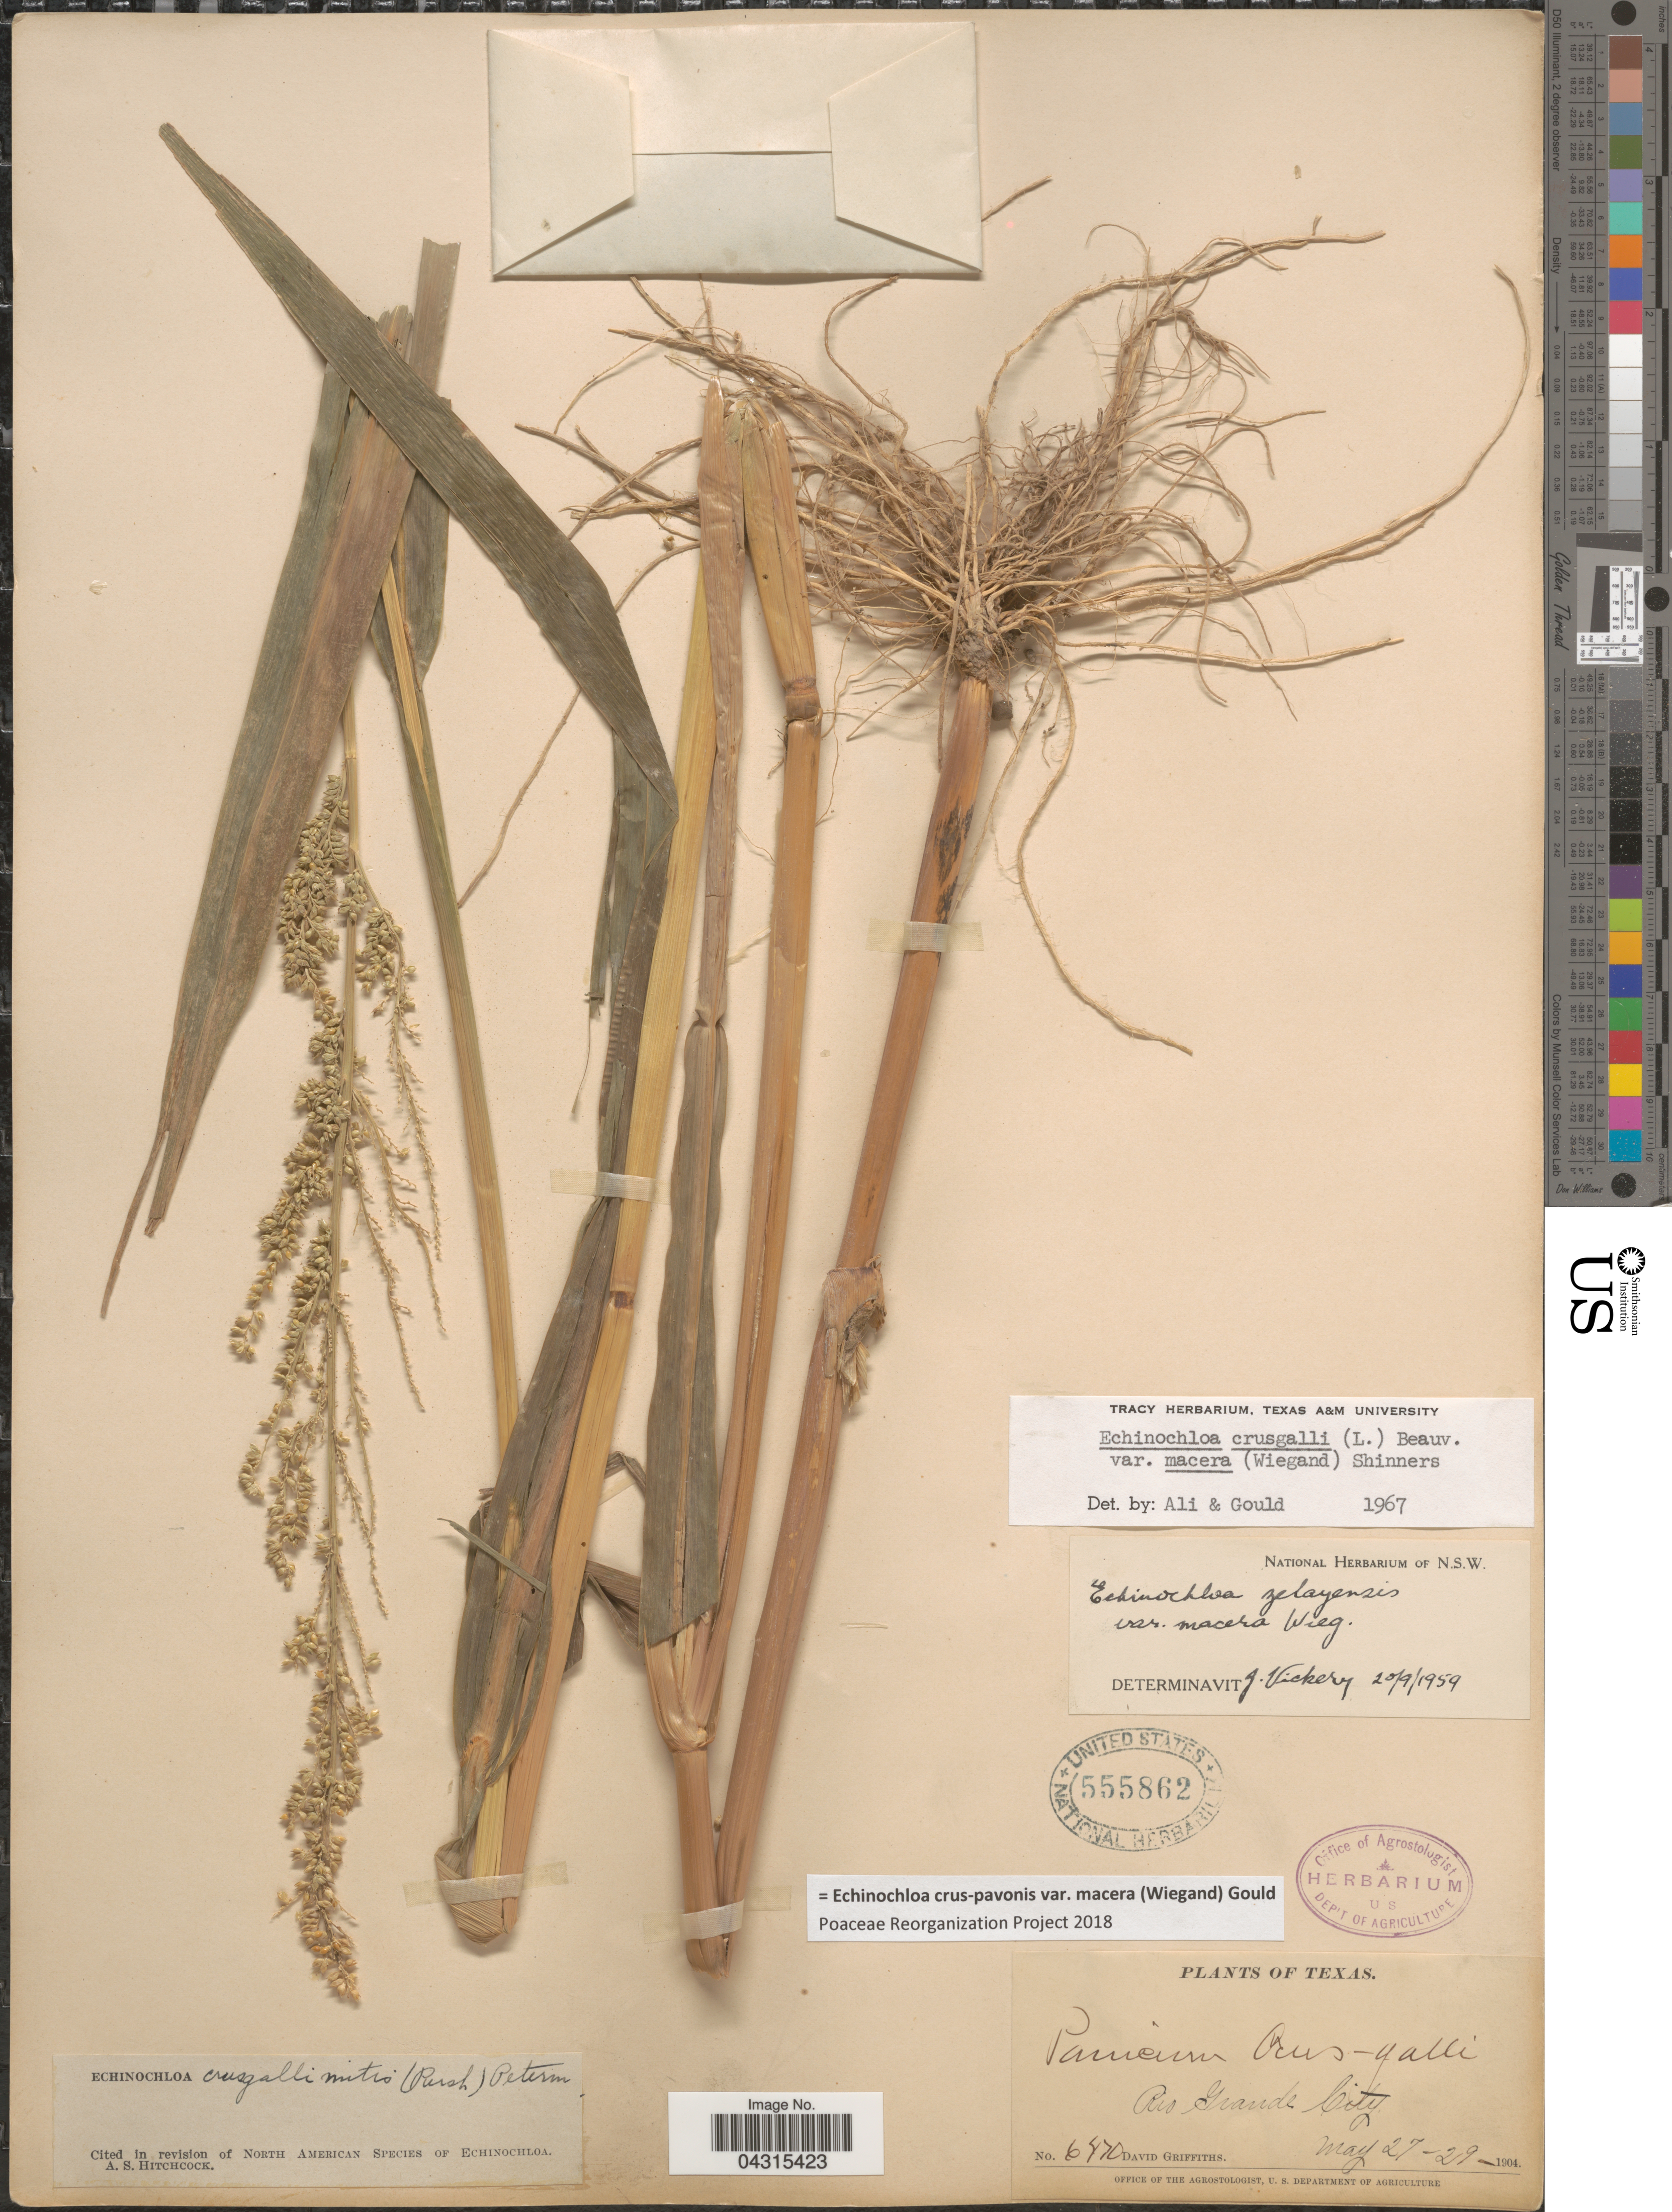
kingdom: Plantae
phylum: Tracheophyta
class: Liliopsida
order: Poales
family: Poaceae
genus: Echinochloa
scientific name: Echinochloa crus-pavonis var. macera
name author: (Wiegand) Gould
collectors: D. Griffiths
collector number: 6470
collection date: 1904-05-27/1904-05-29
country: United States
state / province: Texas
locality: Rio Grande City.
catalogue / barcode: US 555862